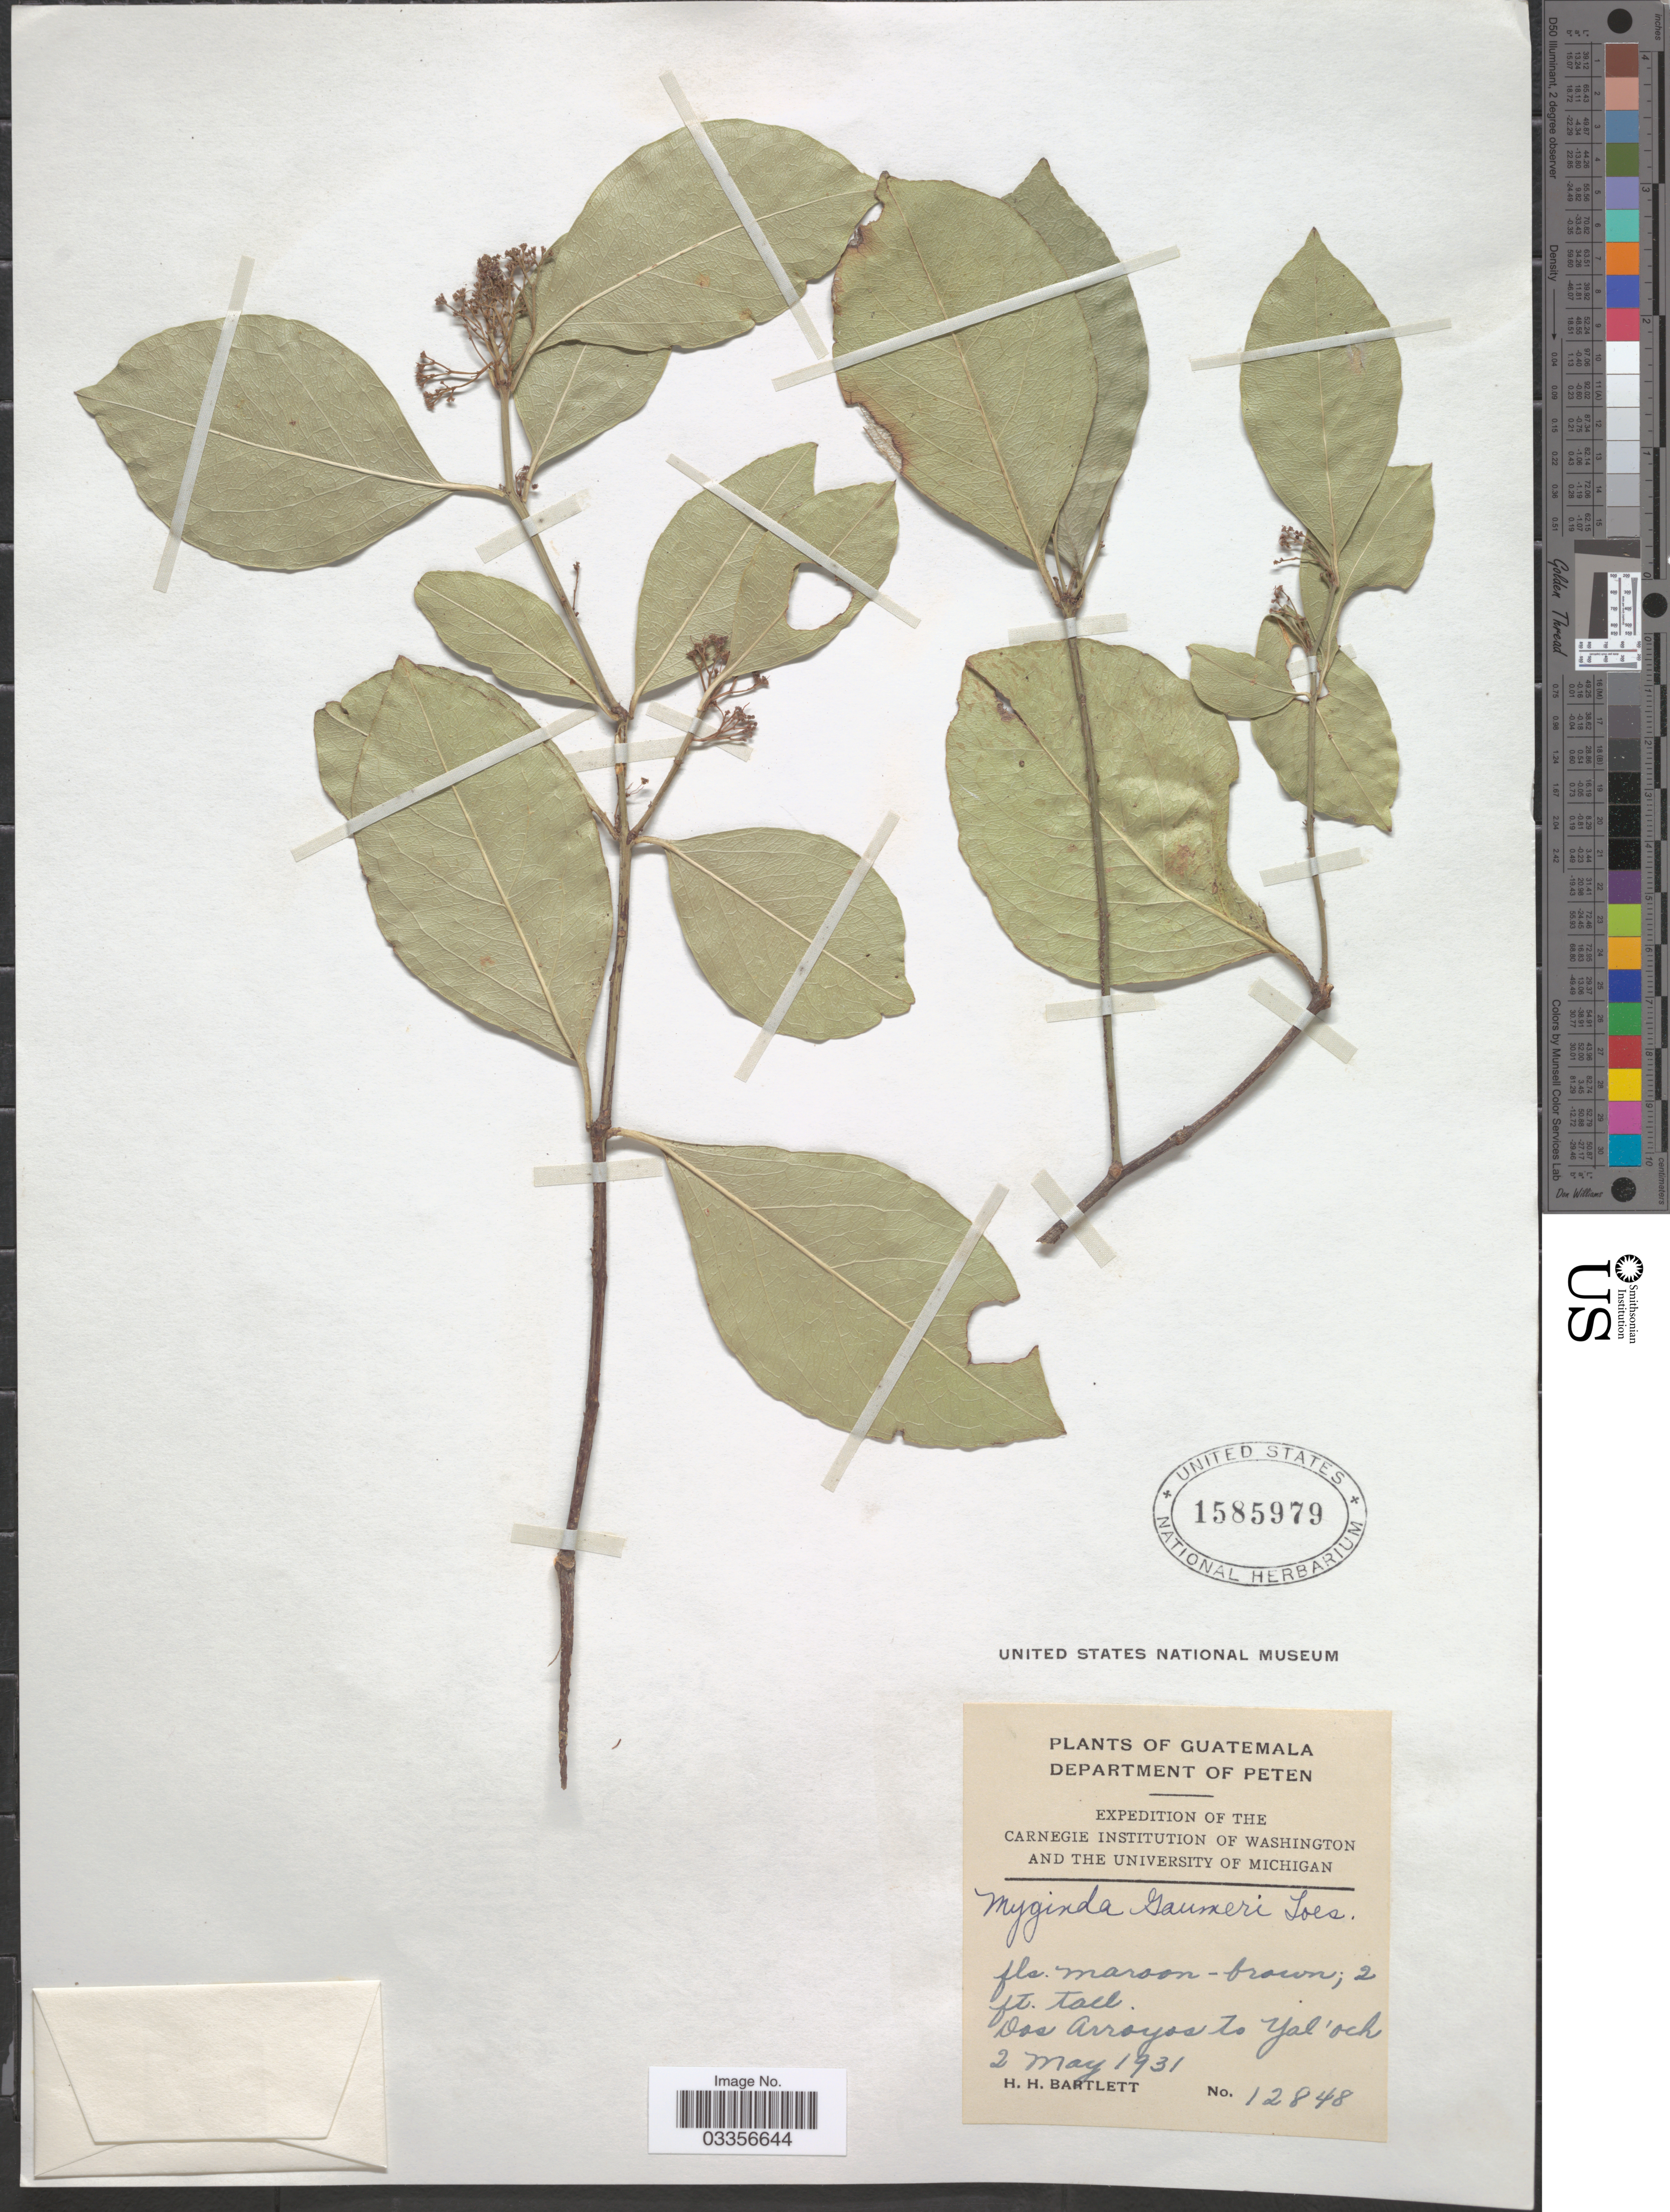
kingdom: Plantae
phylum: Tracheophyta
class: Magnoliopsida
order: Celastrales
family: Celastraceae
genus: Crossopetalum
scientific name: Crossopetalum gaumeri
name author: (Loes.) Lundell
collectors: H. H. Bartlett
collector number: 12848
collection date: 1931-05-02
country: Guatemala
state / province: El Petén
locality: Department of Peten, Dos Arroyos to Yal'och.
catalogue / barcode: US 1585979